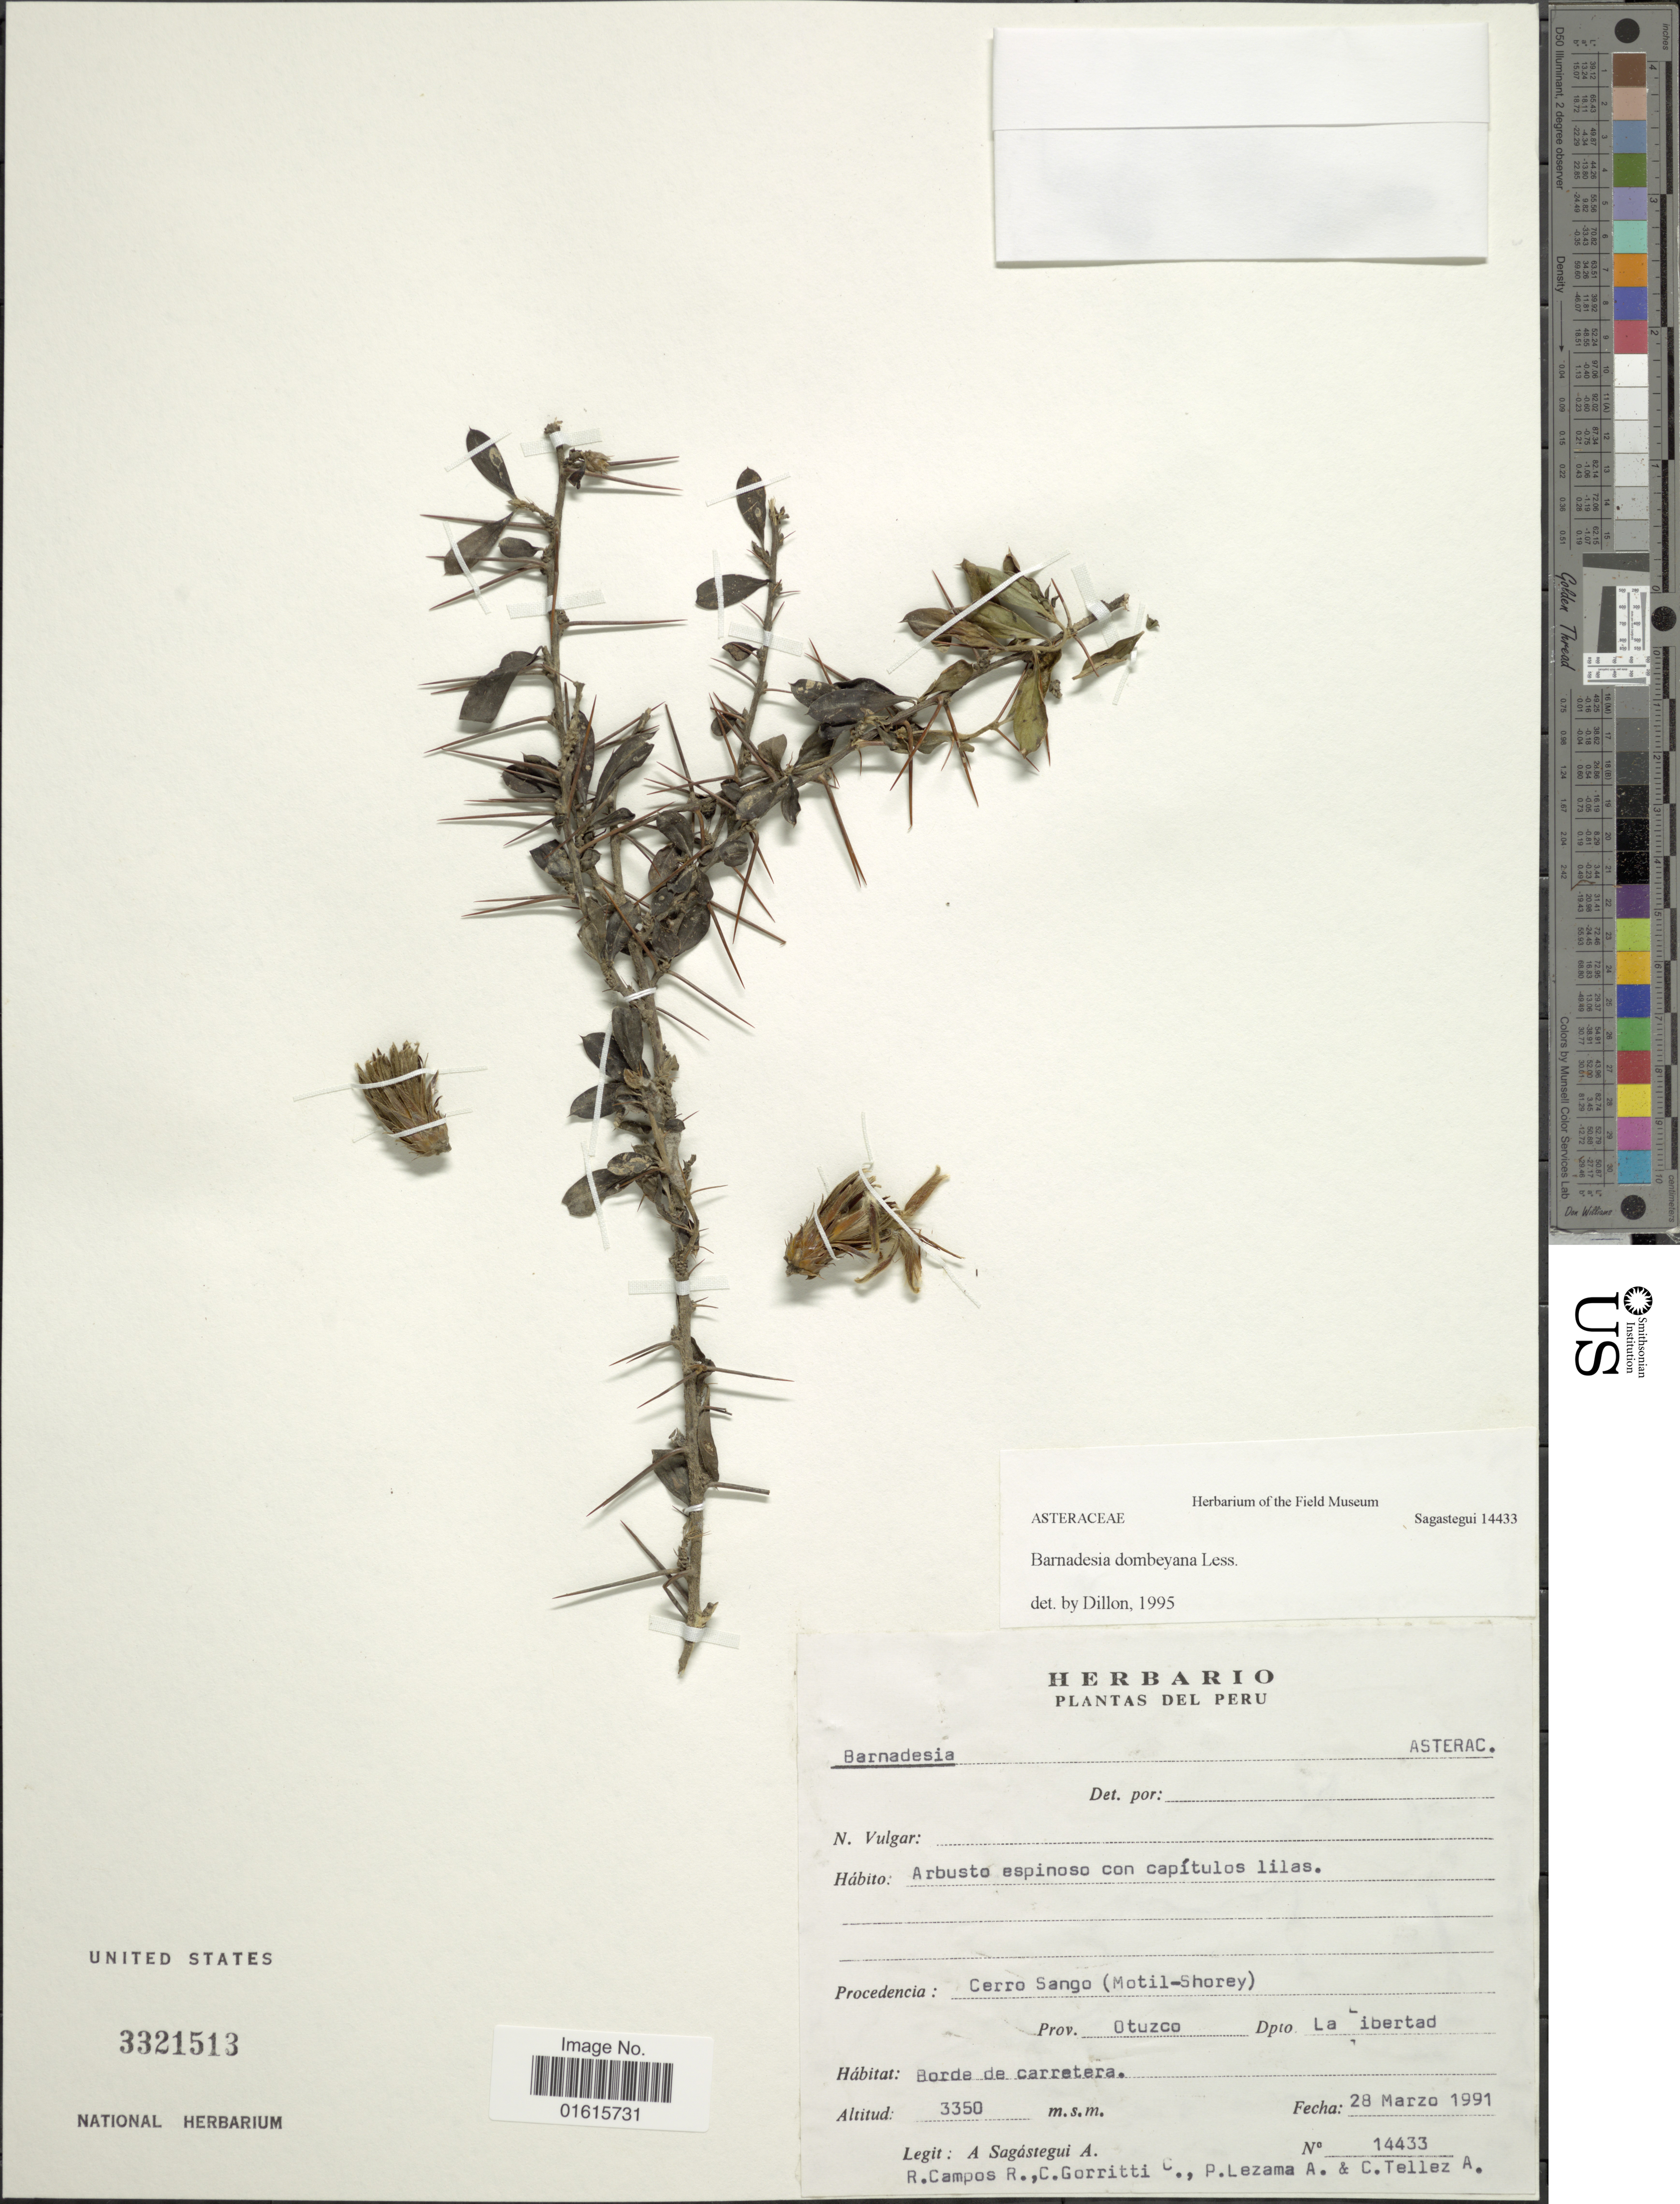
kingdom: Plantae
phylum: Tracheophyta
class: Magnoliopsida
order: Asterales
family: Asteraceae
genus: Barnadesia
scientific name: Barnadesia dombeyana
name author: Less.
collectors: A. Sagástegui A., R. Campos, C. Gorritti C., P. Lezama A. & C. Tellez-A.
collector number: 14433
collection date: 1991-03-28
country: Peru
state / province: La Libertad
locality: Procedencia: Cerro Sango (Motil-Shorey) Prov. Otuzco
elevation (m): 3350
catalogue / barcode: US 3321513